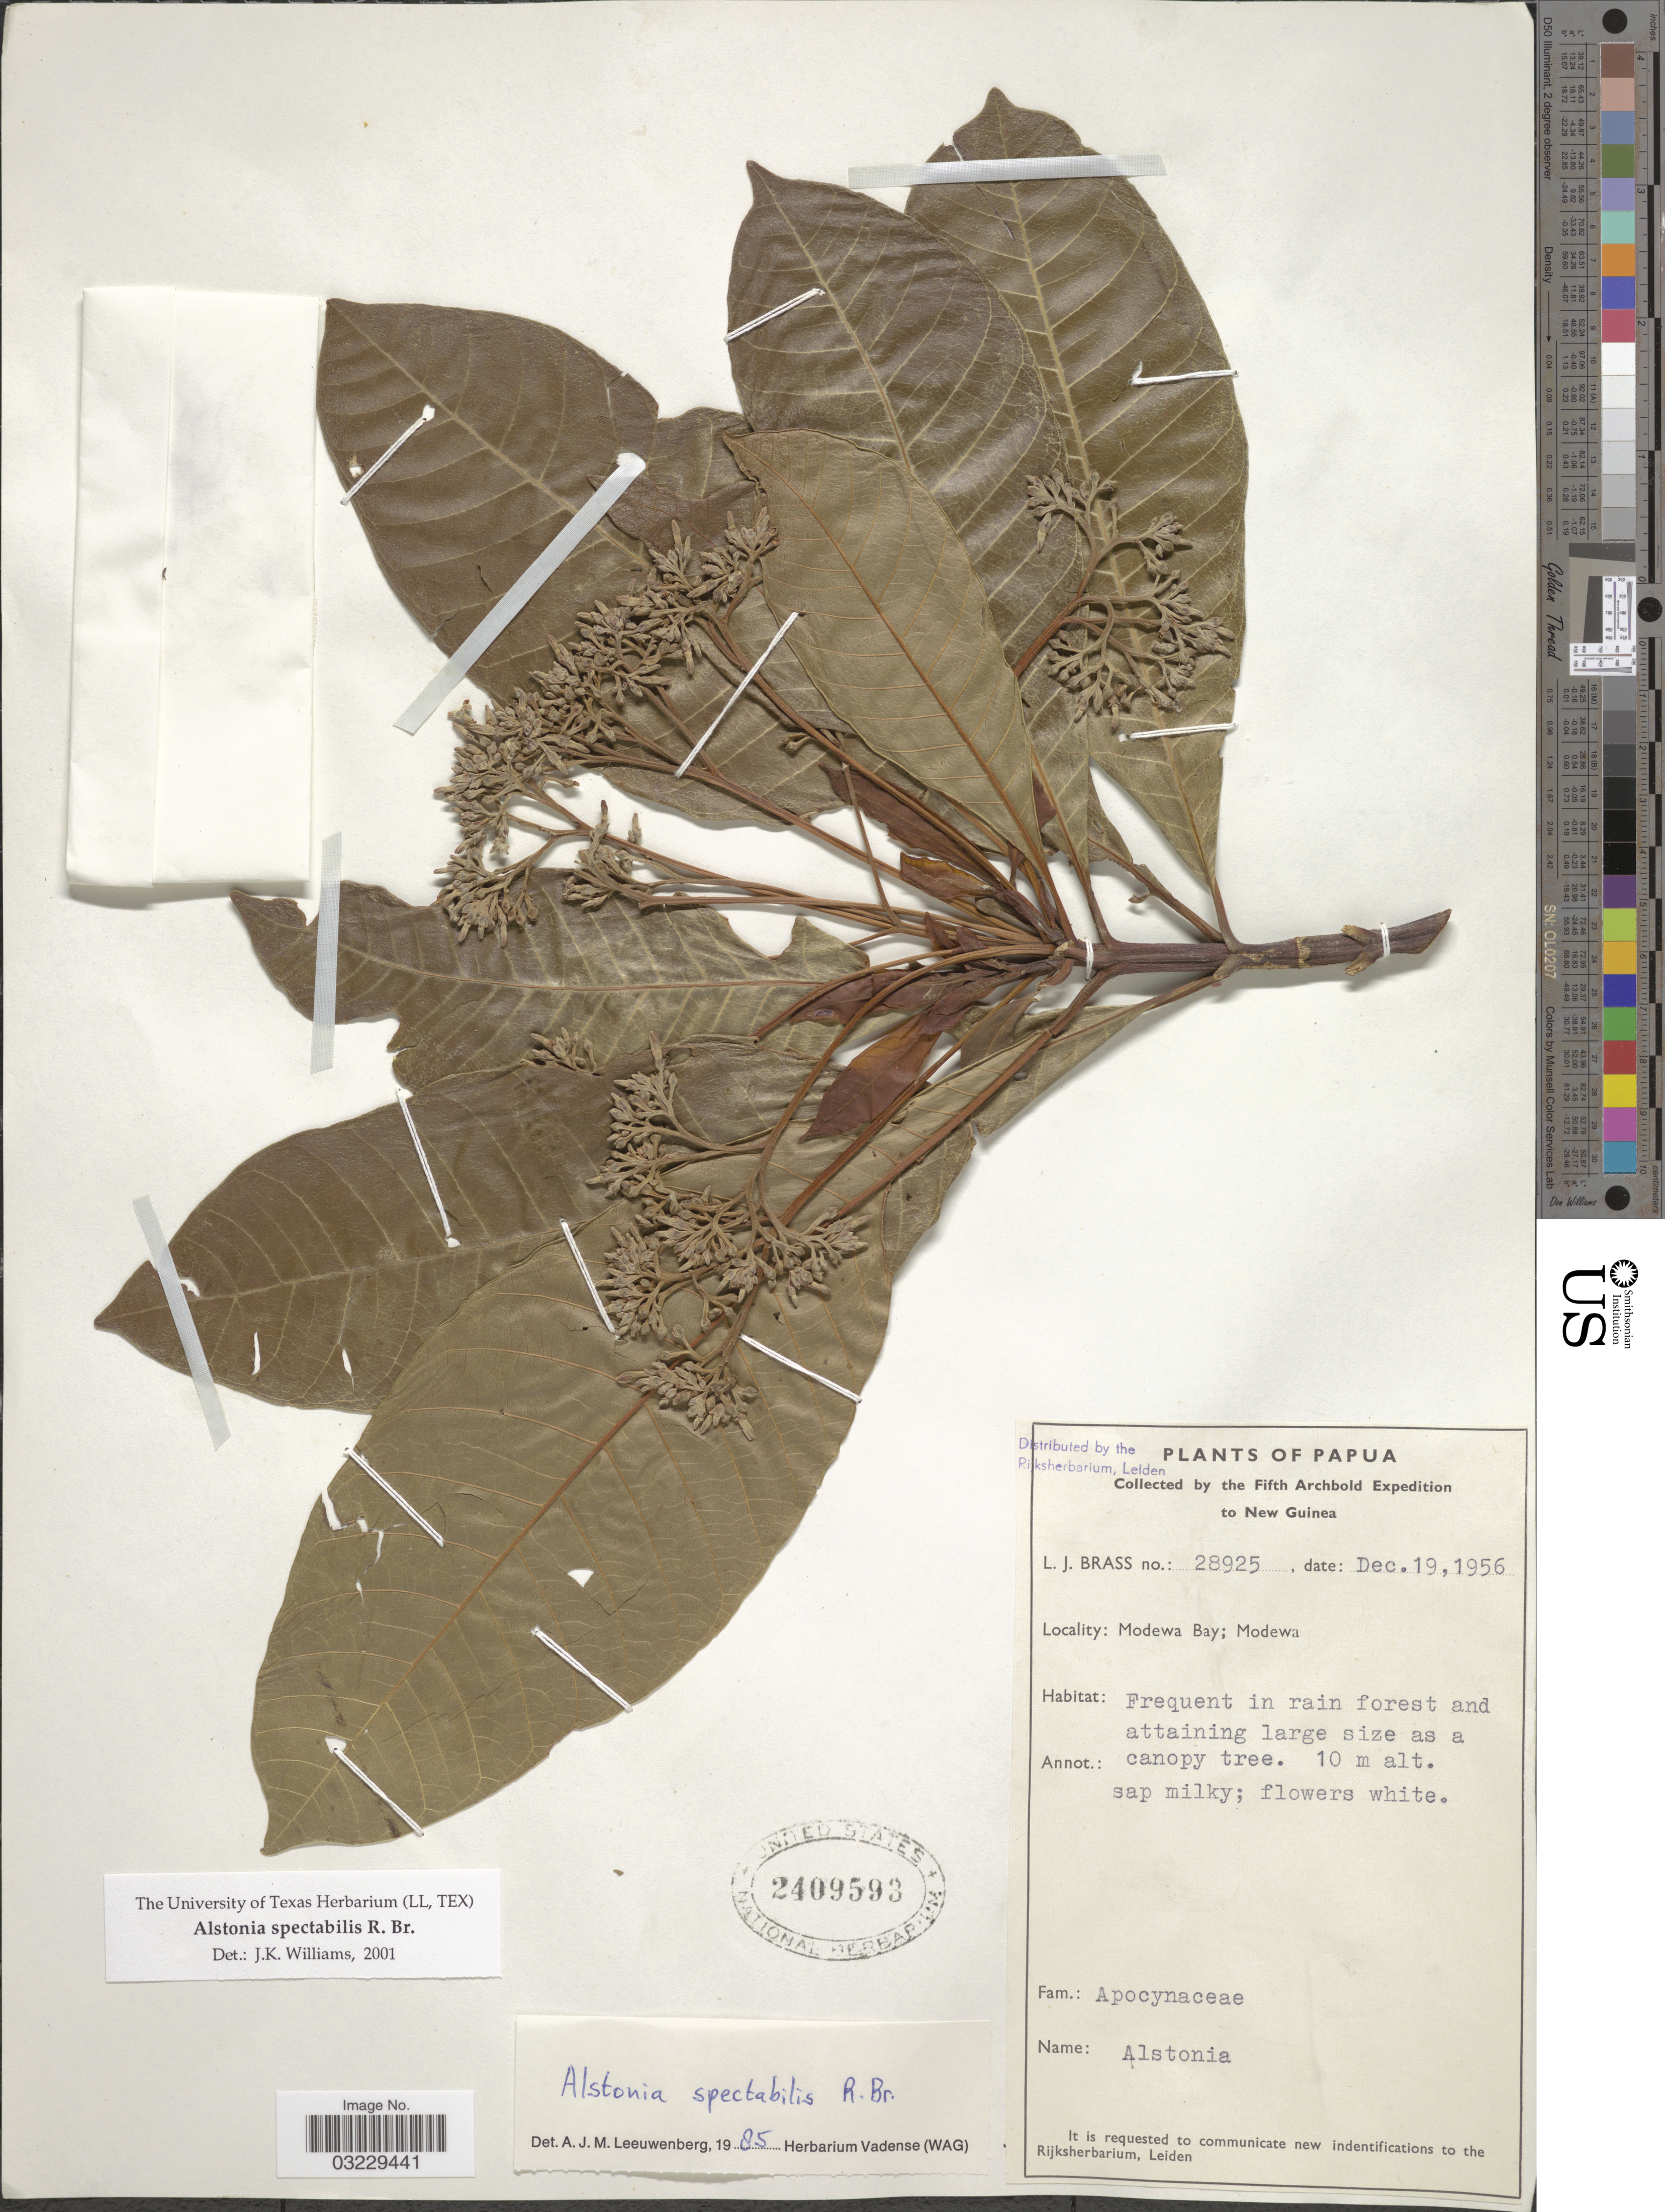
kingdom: Plantae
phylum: Tracheophyta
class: Magnoliopsida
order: Gentianales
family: Apocynaceae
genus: Alstonia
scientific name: Alstonia spectabilis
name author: R. Br.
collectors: L. J. Brass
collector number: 28925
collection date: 1956-12-19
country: Papua New Guinea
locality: New Guinea, Modewa Bay; Modewa.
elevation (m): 10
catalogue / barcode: US 2409593